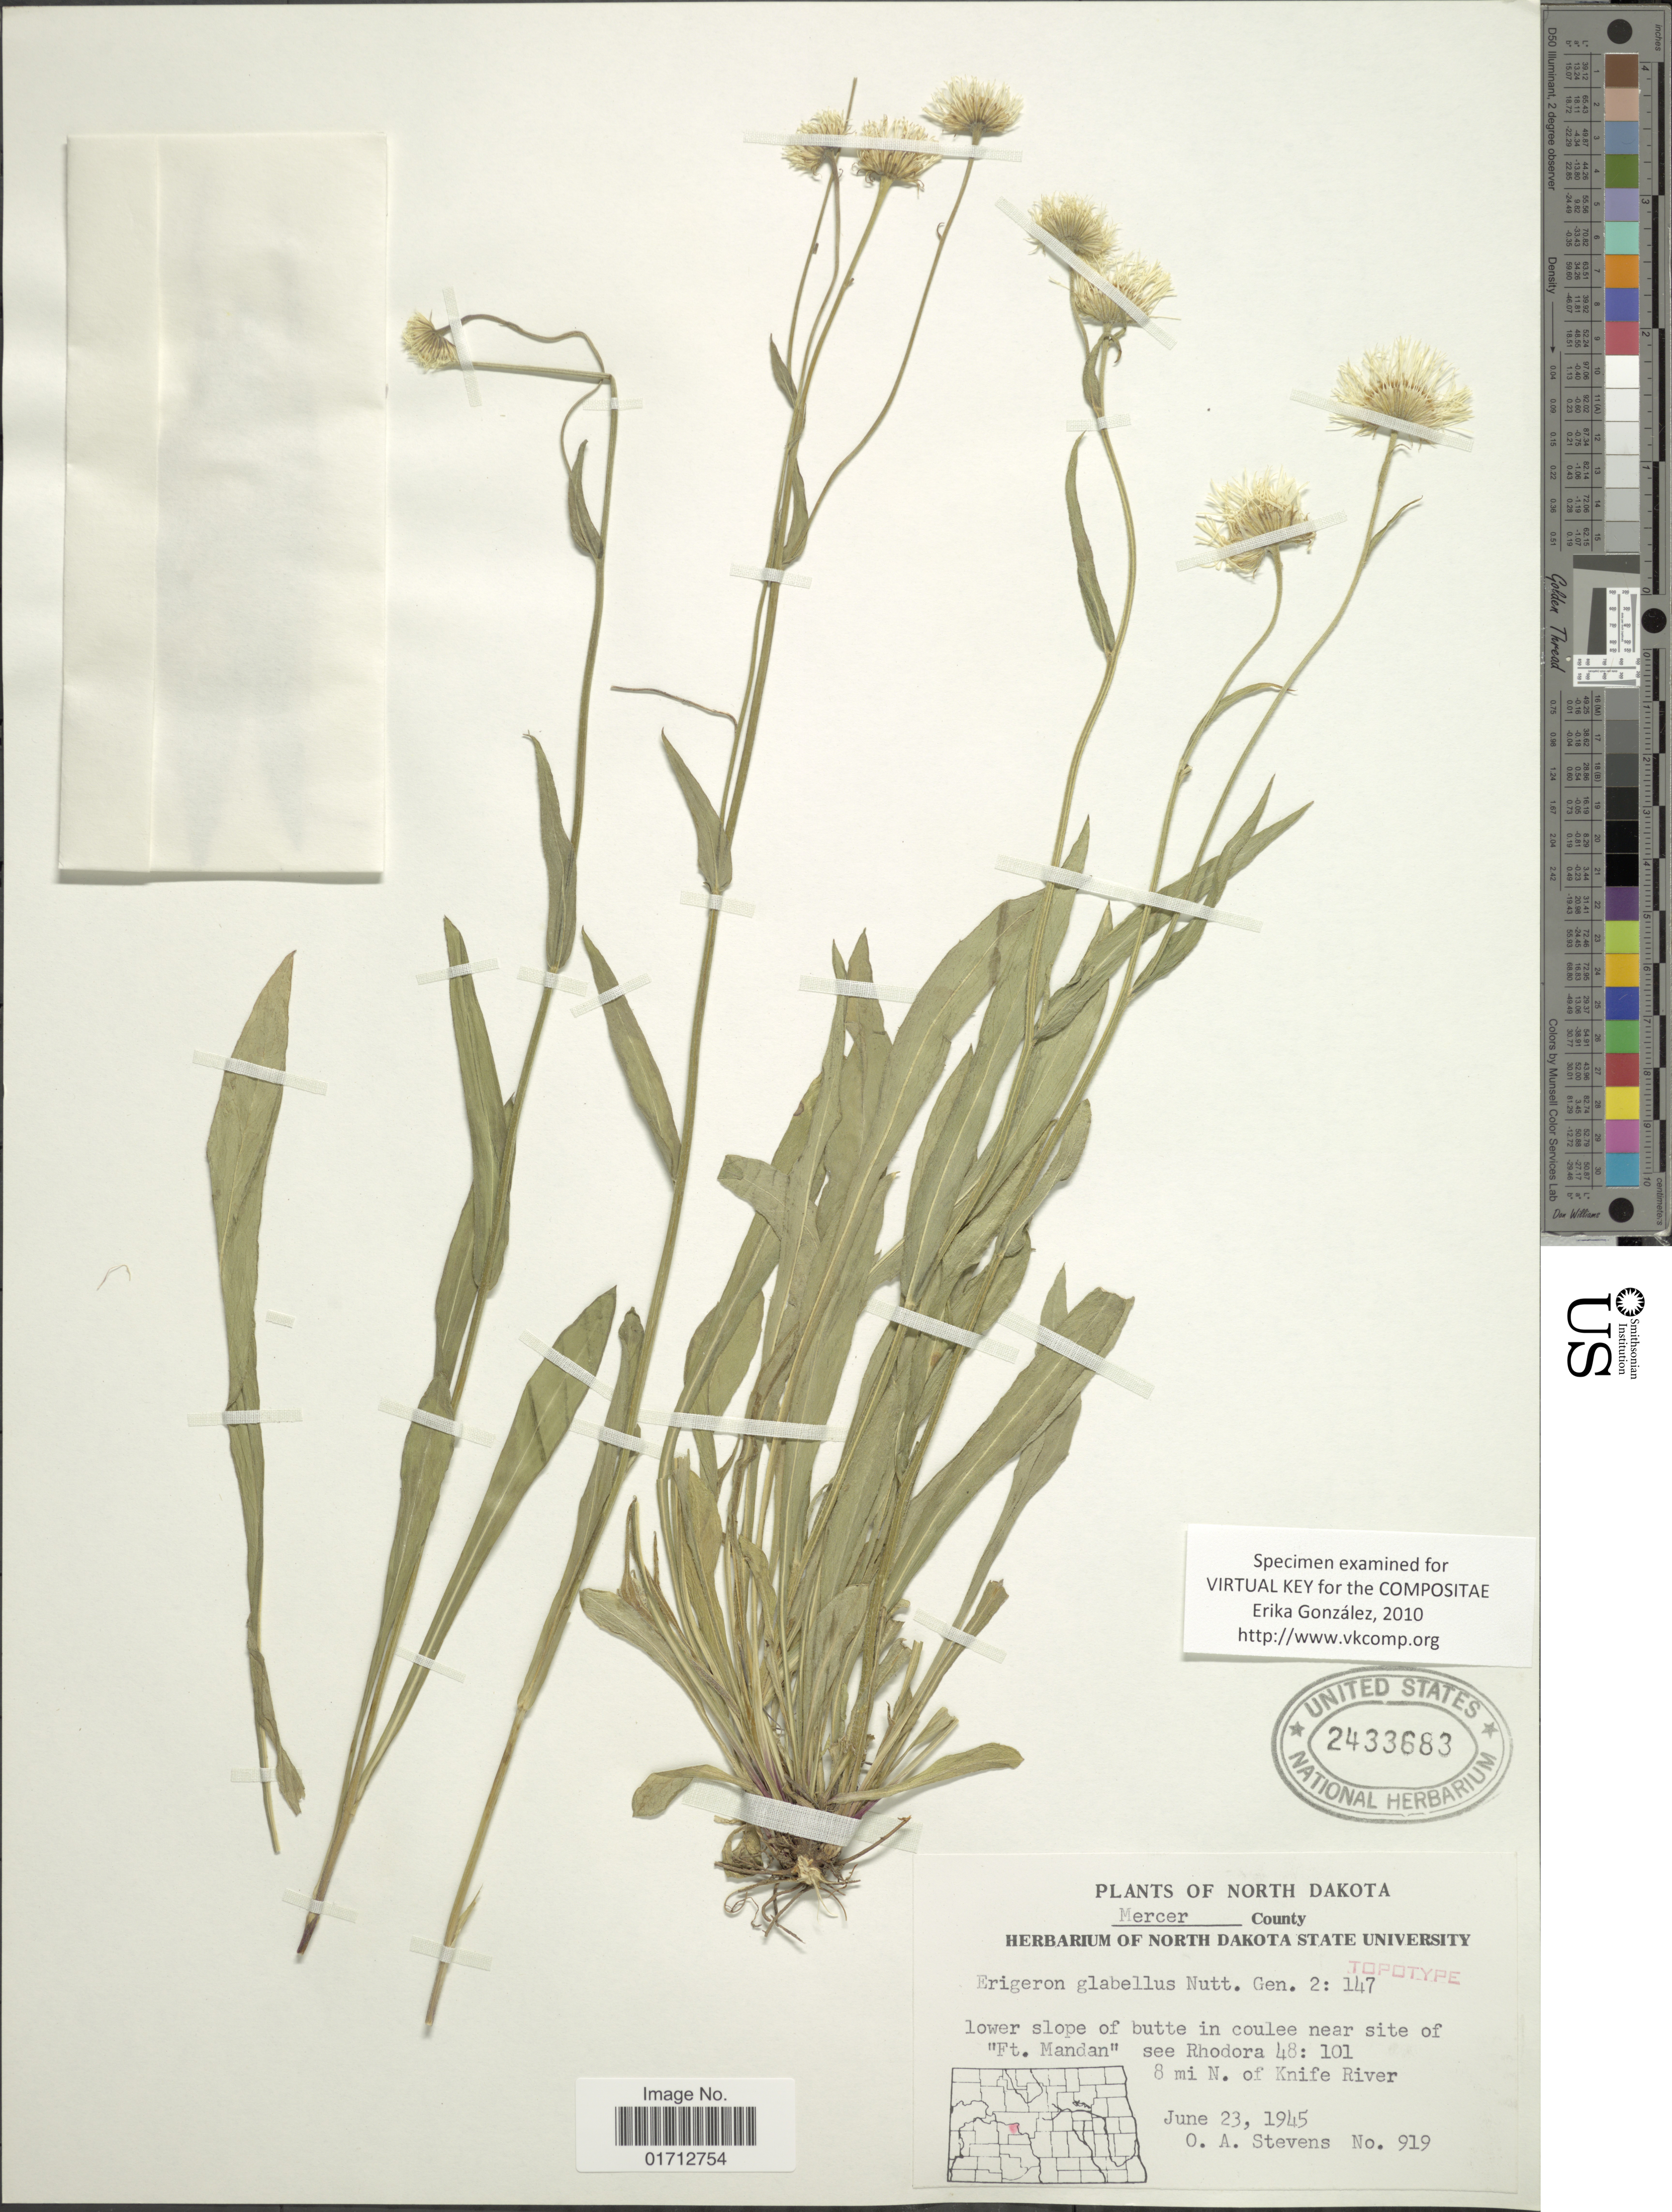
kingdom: Plantae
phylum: Tracheophyta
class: Magnoliopsida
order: Asterales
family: Asteraceae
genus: Erigeron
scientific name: Erigeron glabellus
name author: Nutt.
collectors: O. A. Stevens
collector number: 919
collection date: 1945-06-23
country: United States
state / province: North Dakota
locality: Mercer County, near Site of "Ft. Mandan" See Rhodora 48: 101 8 mi N.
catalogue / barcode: US 2433683